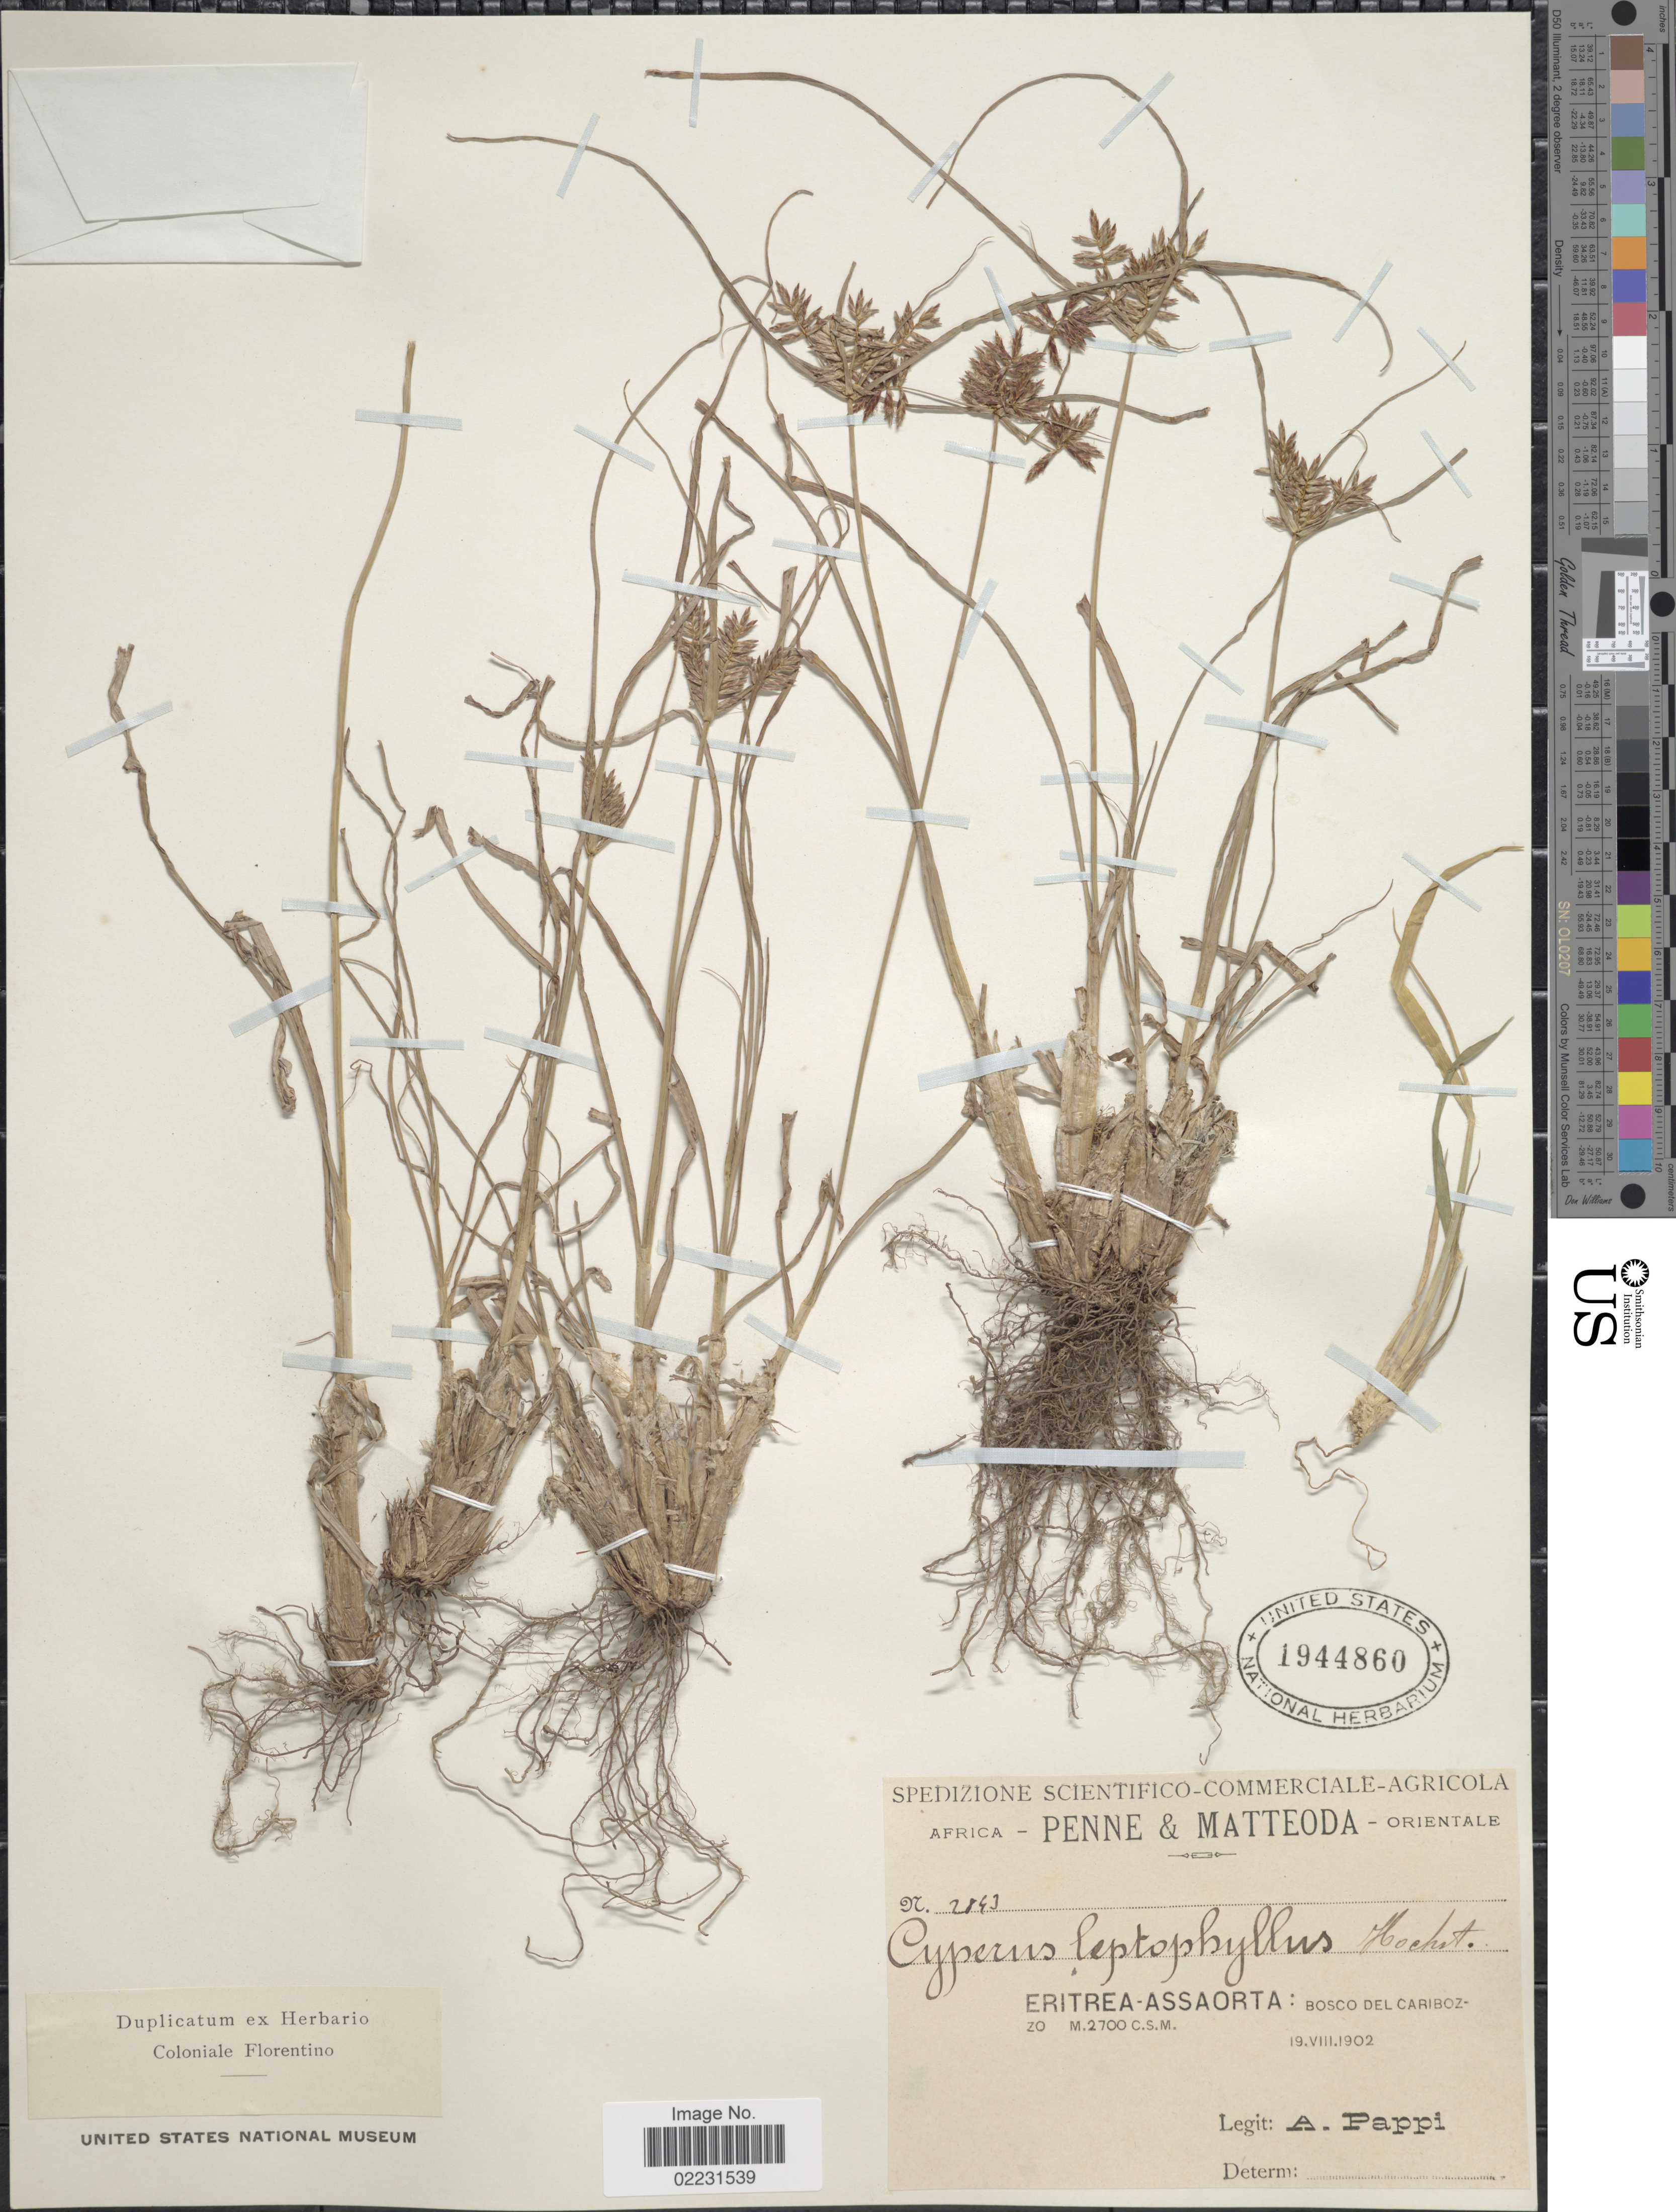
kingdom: Plantae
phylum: Tracheophyta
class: Liliopsida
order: Poales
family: Cyperaceae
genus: Cyperus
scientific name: Cyperus amauropus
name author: Steud.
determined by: Strong, Mark T., (BOT), Smithsonian Institution - National Museum of Natural History (UNITED STATES)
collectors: A. Pappi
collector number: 2843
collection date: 1902-08-19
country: Eritrea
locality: Orientale, Eritea-Amasen : Bosco del Caribozzo.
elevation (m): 2700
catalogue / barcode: US 1944860